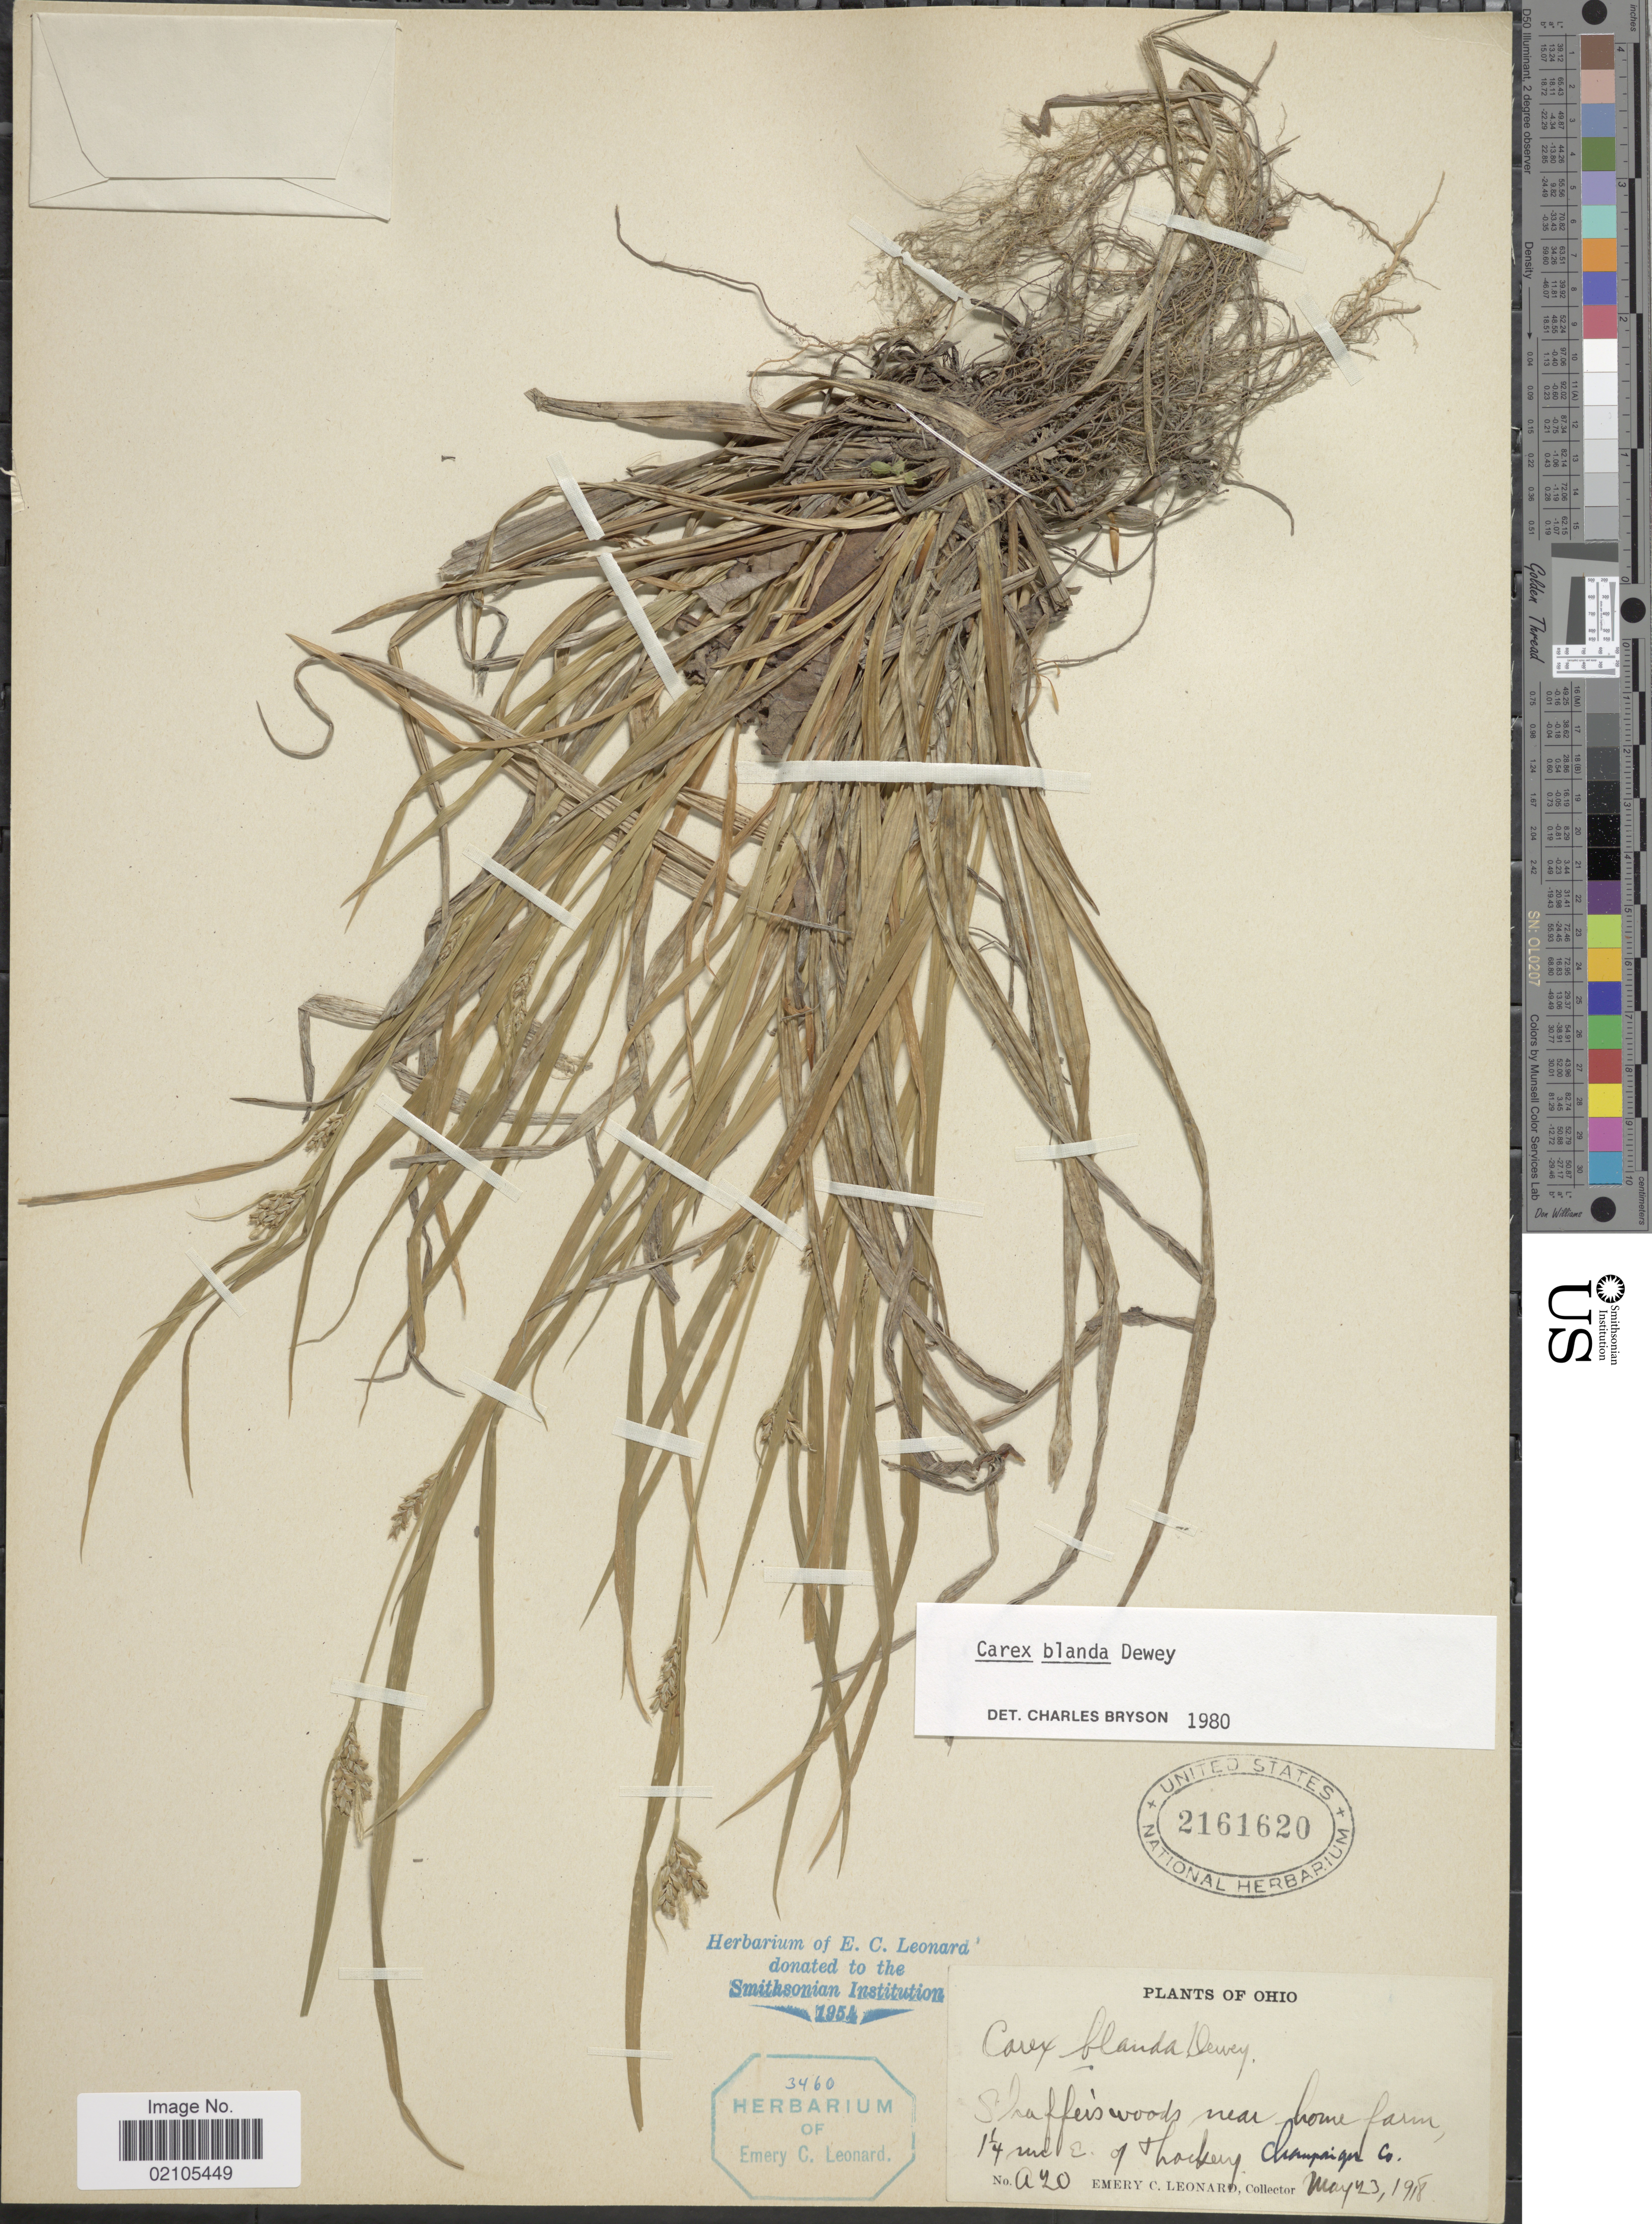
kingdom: Plantae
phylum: Tracheophyta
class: Liliopsida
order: Poales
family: Cyperaceae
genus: Carex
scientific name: Carex blanda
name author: Dewey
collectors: E. C. Leonard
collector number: A20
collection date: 1918-05-23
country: United States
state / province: Ohio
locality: Shaffers woods near home farm 1 1/4 mi E. of Thackery. Champaign Co.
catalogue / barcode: US 2161620